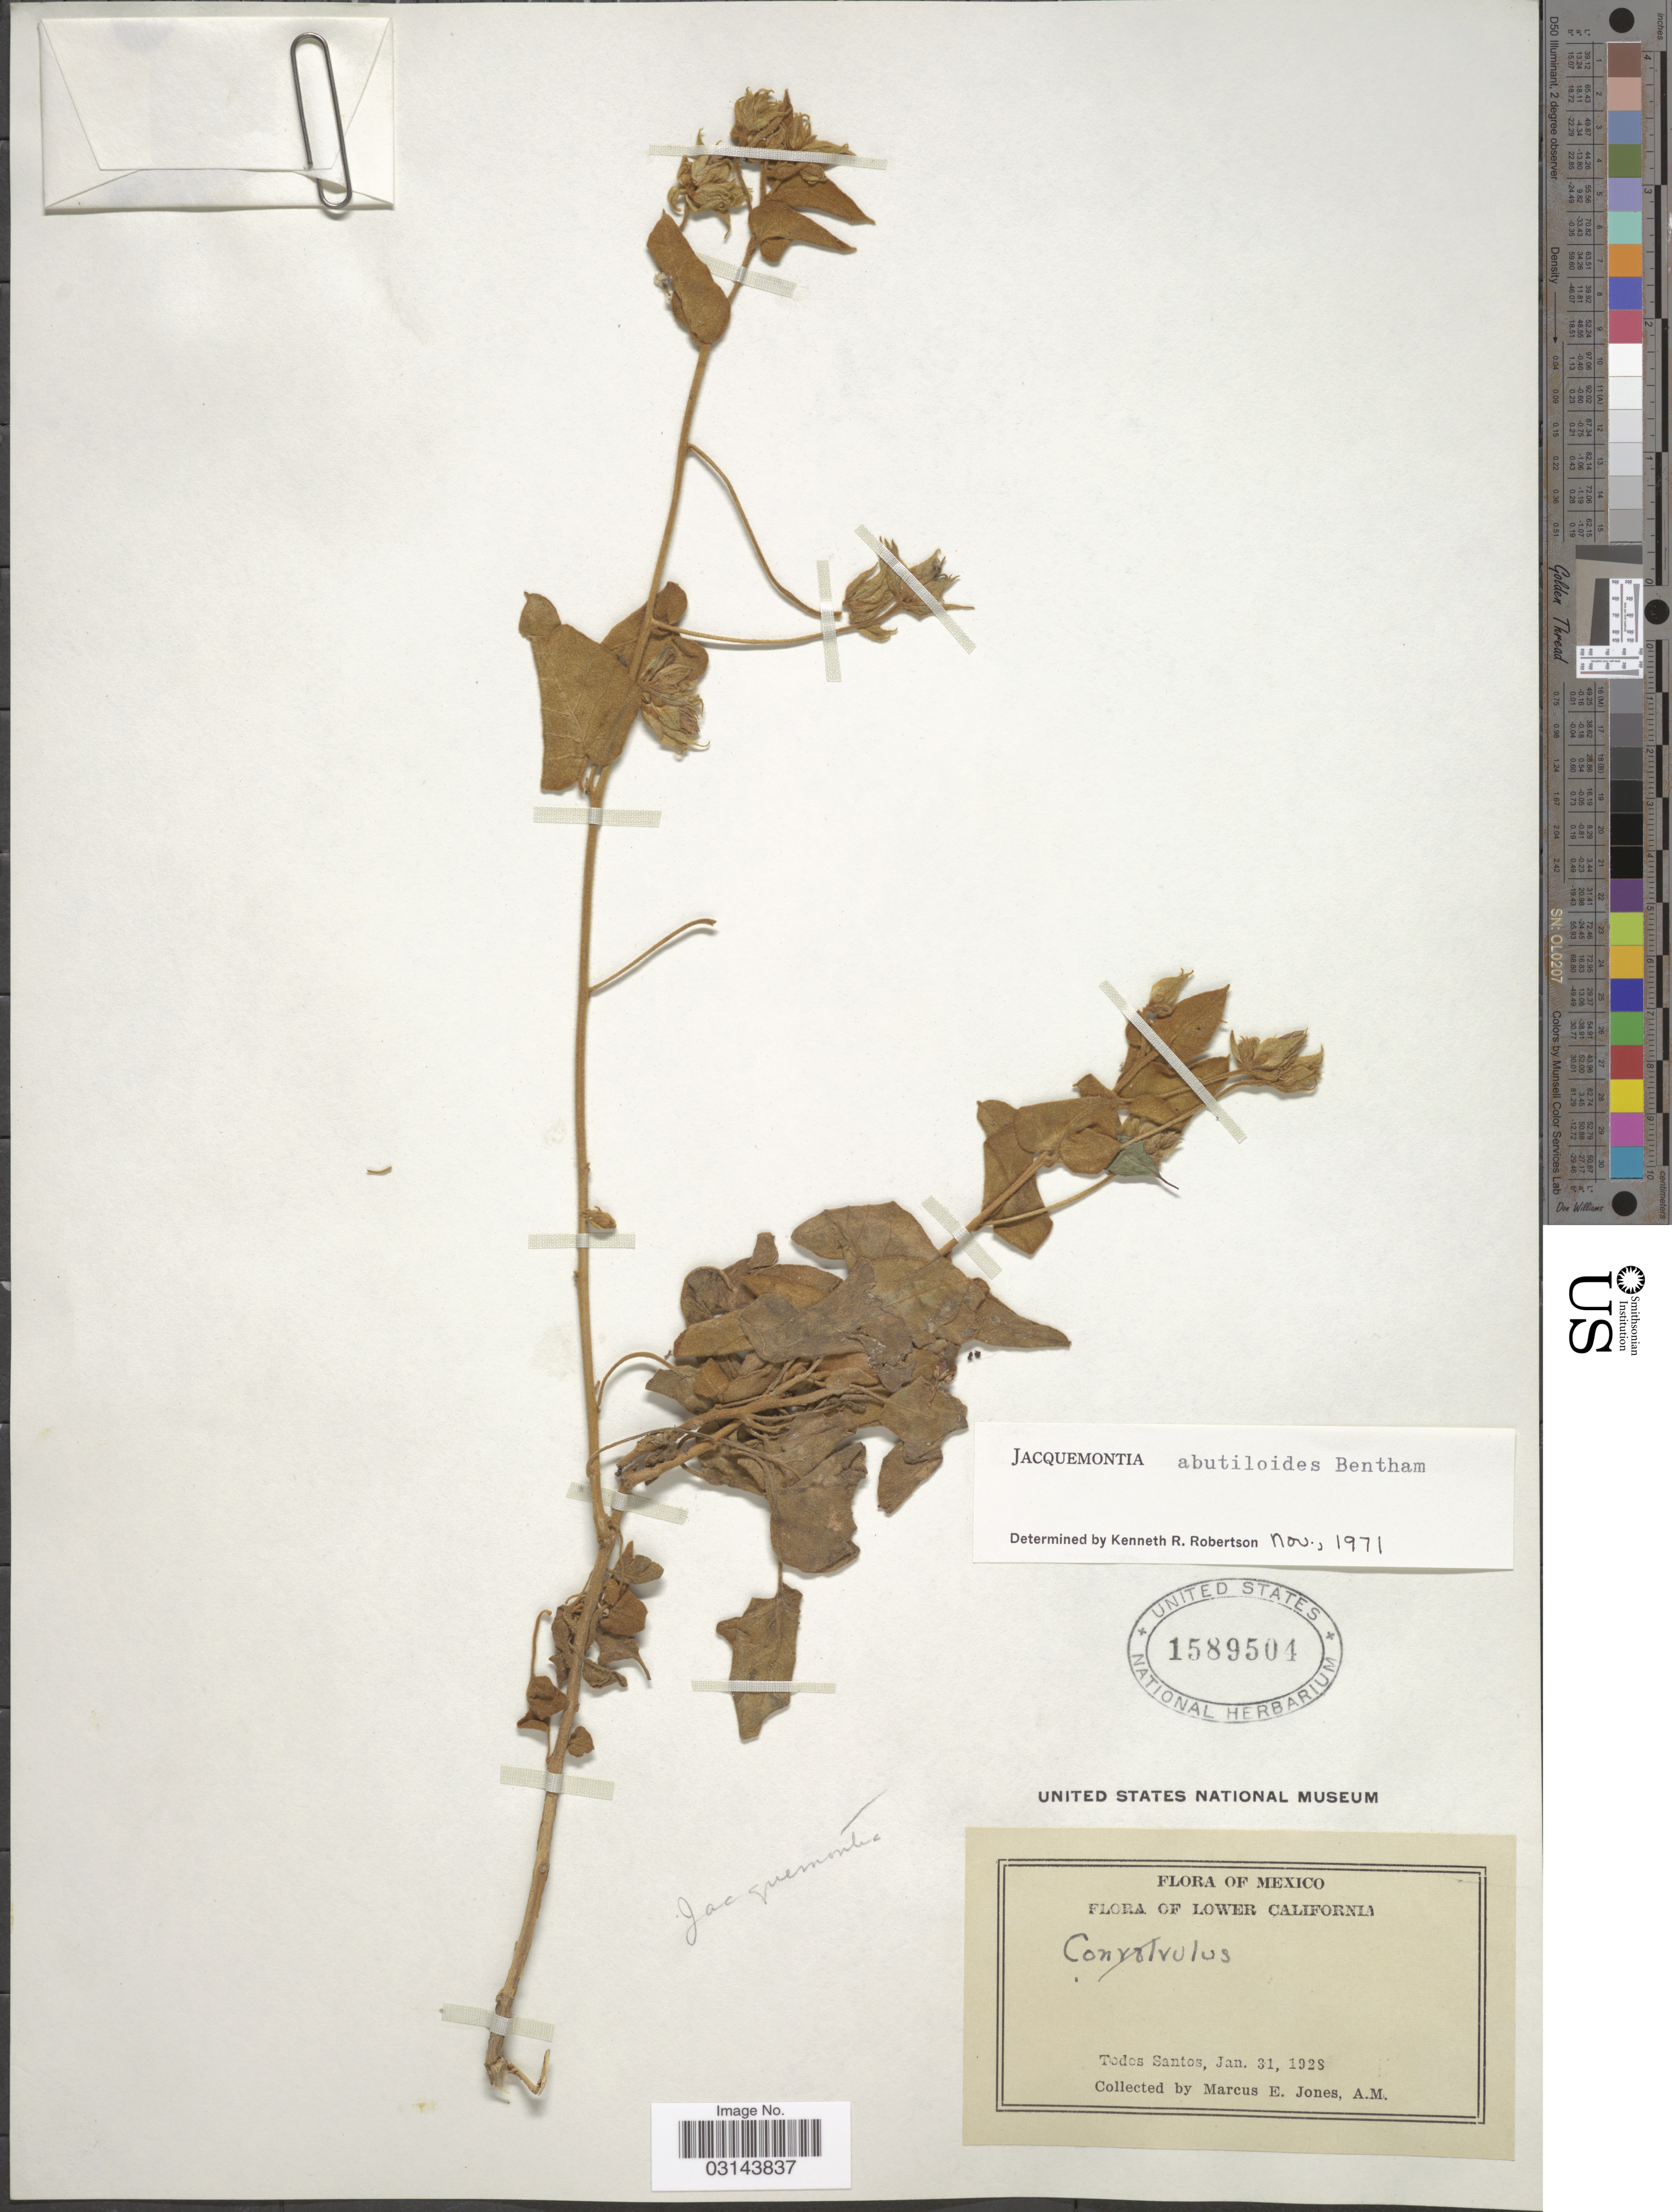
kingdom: Plantae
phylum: Tracheophyta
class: Magnoliopsida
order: Solanales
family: Convolvulaceae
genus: Jacquemontia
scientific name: Jacquemontia abutiloides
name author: Benth.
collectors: M. E. Jones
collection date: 1928-01-31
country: Mexico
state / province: Baja California Sur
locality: Lower California. Todos Santos.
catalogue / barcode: US 1589504